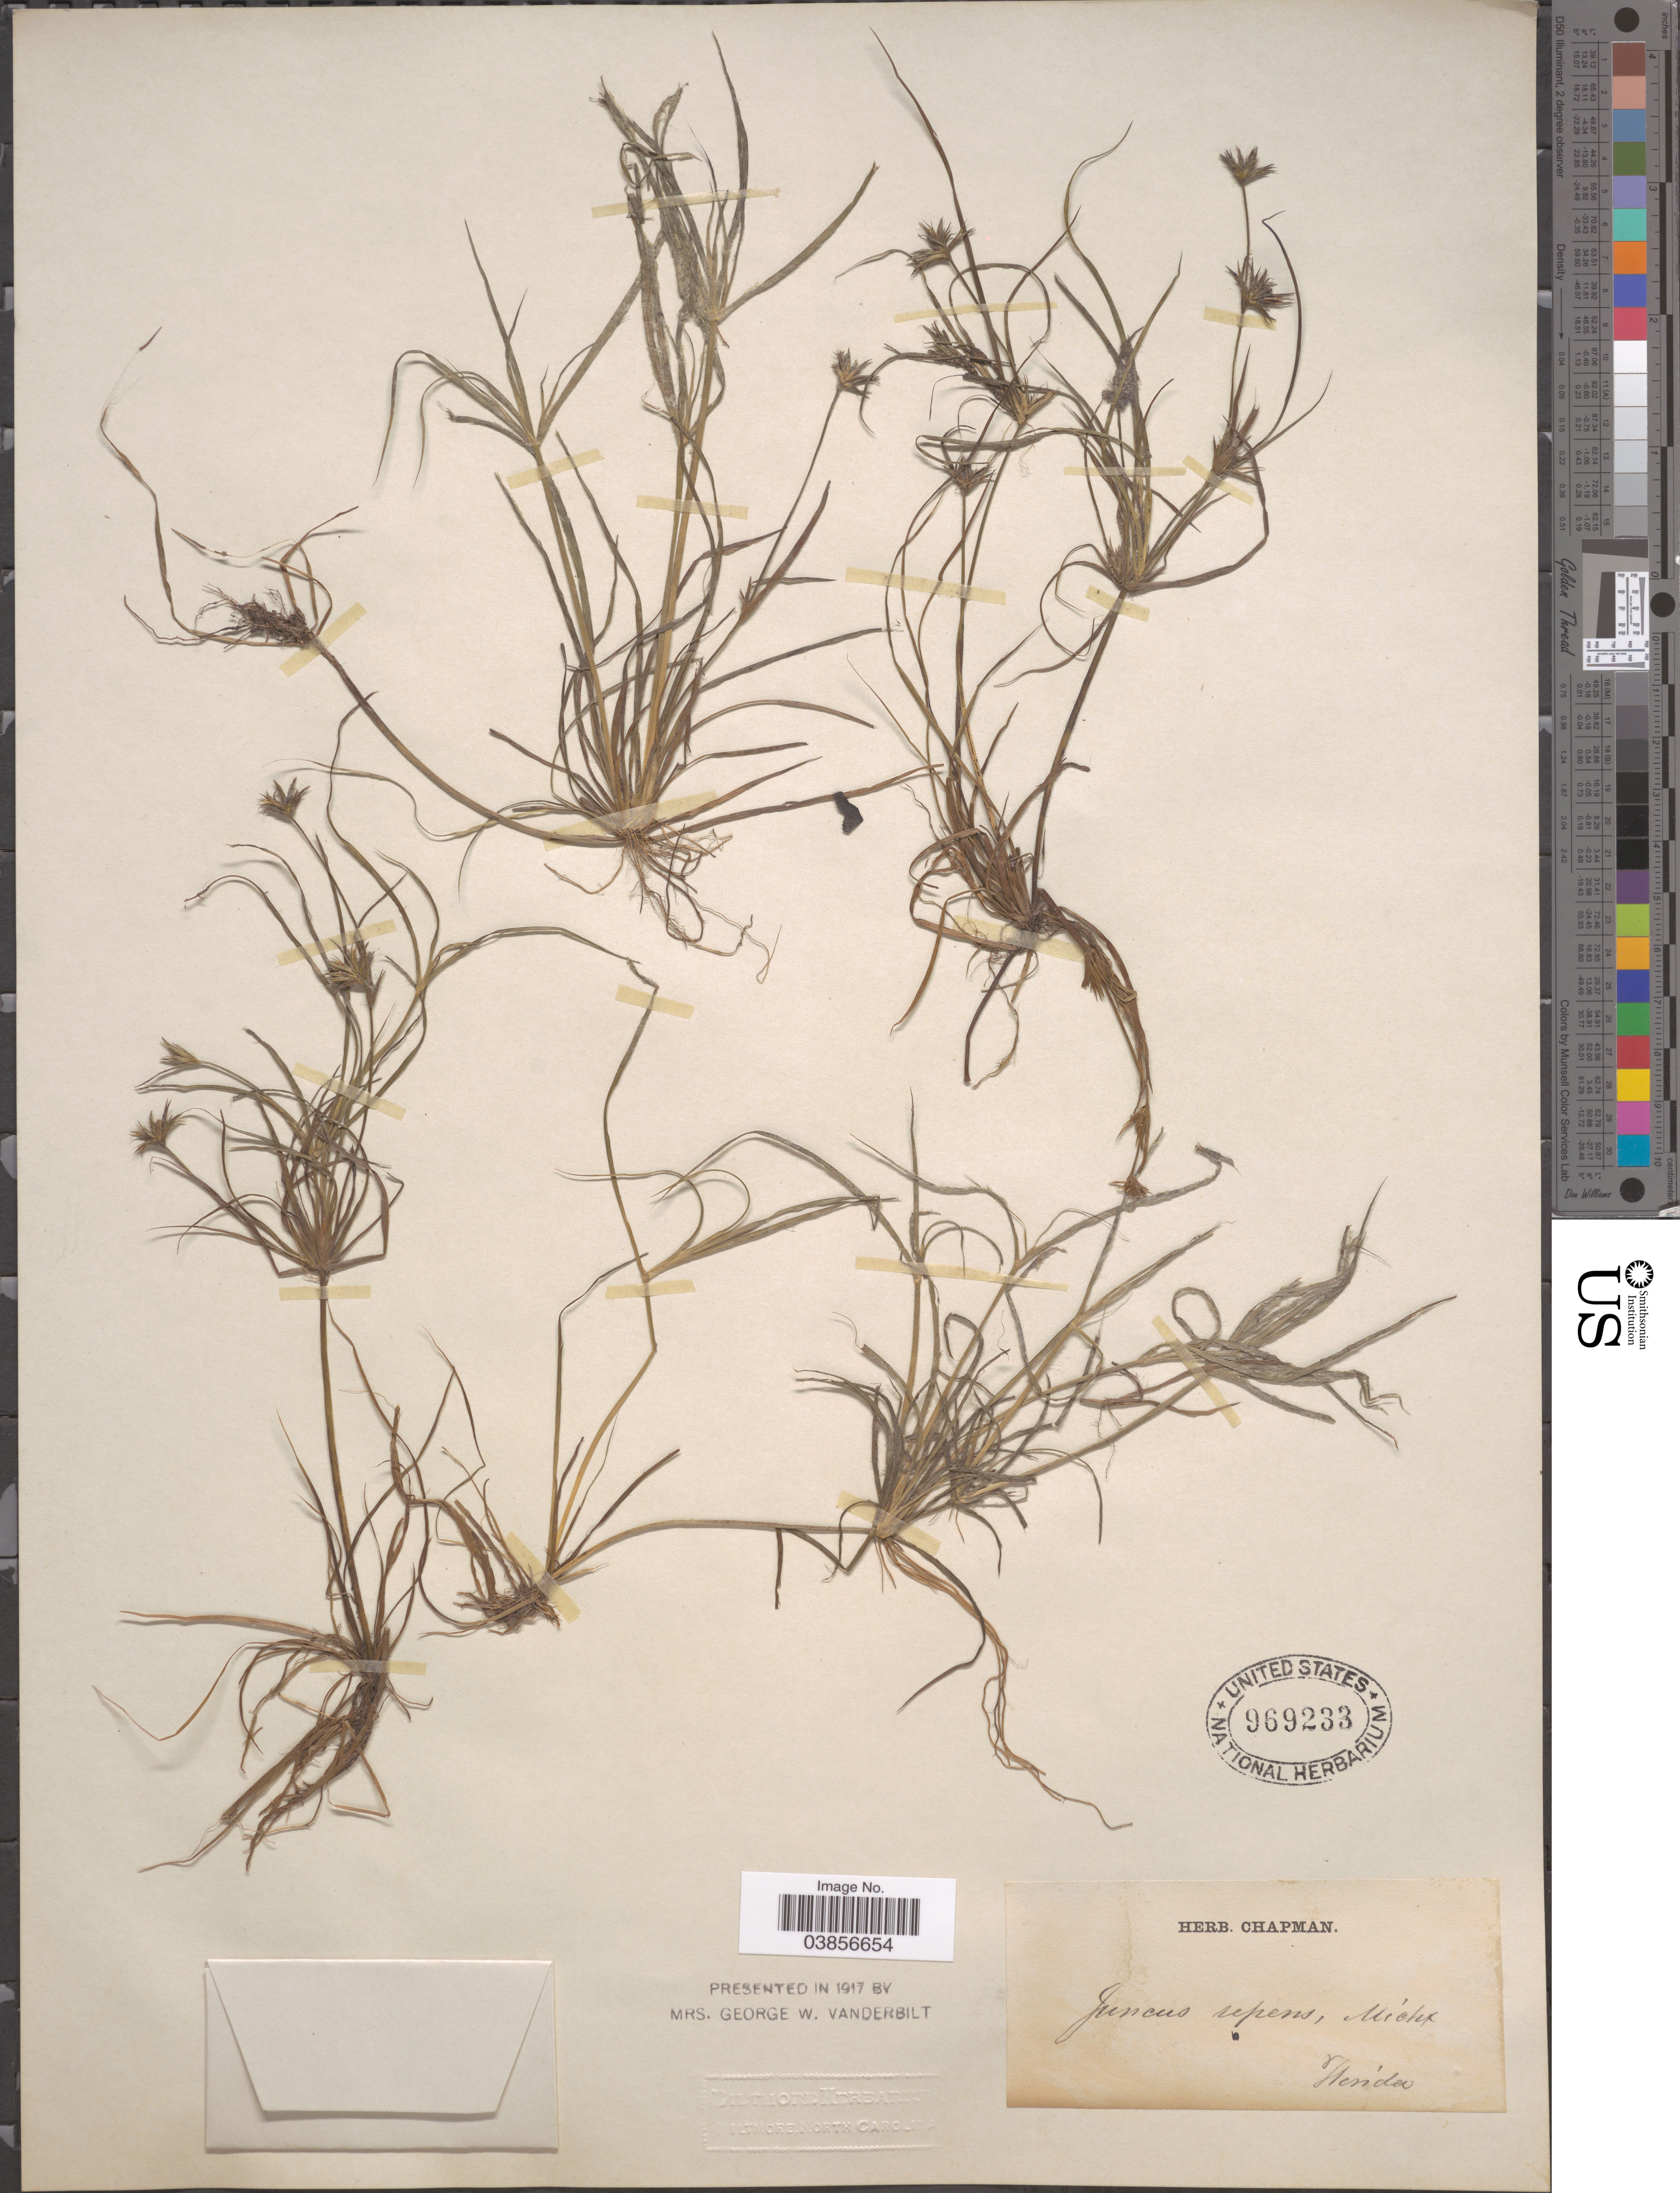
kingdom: Plantae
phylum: Tracheophyta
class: Liliopsida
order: Poales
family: Juncaceae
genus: Juncus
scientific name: Juncus repens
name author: Michx.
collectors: ex herb. Chapman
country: United States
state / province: Florida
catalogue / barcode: US 969233